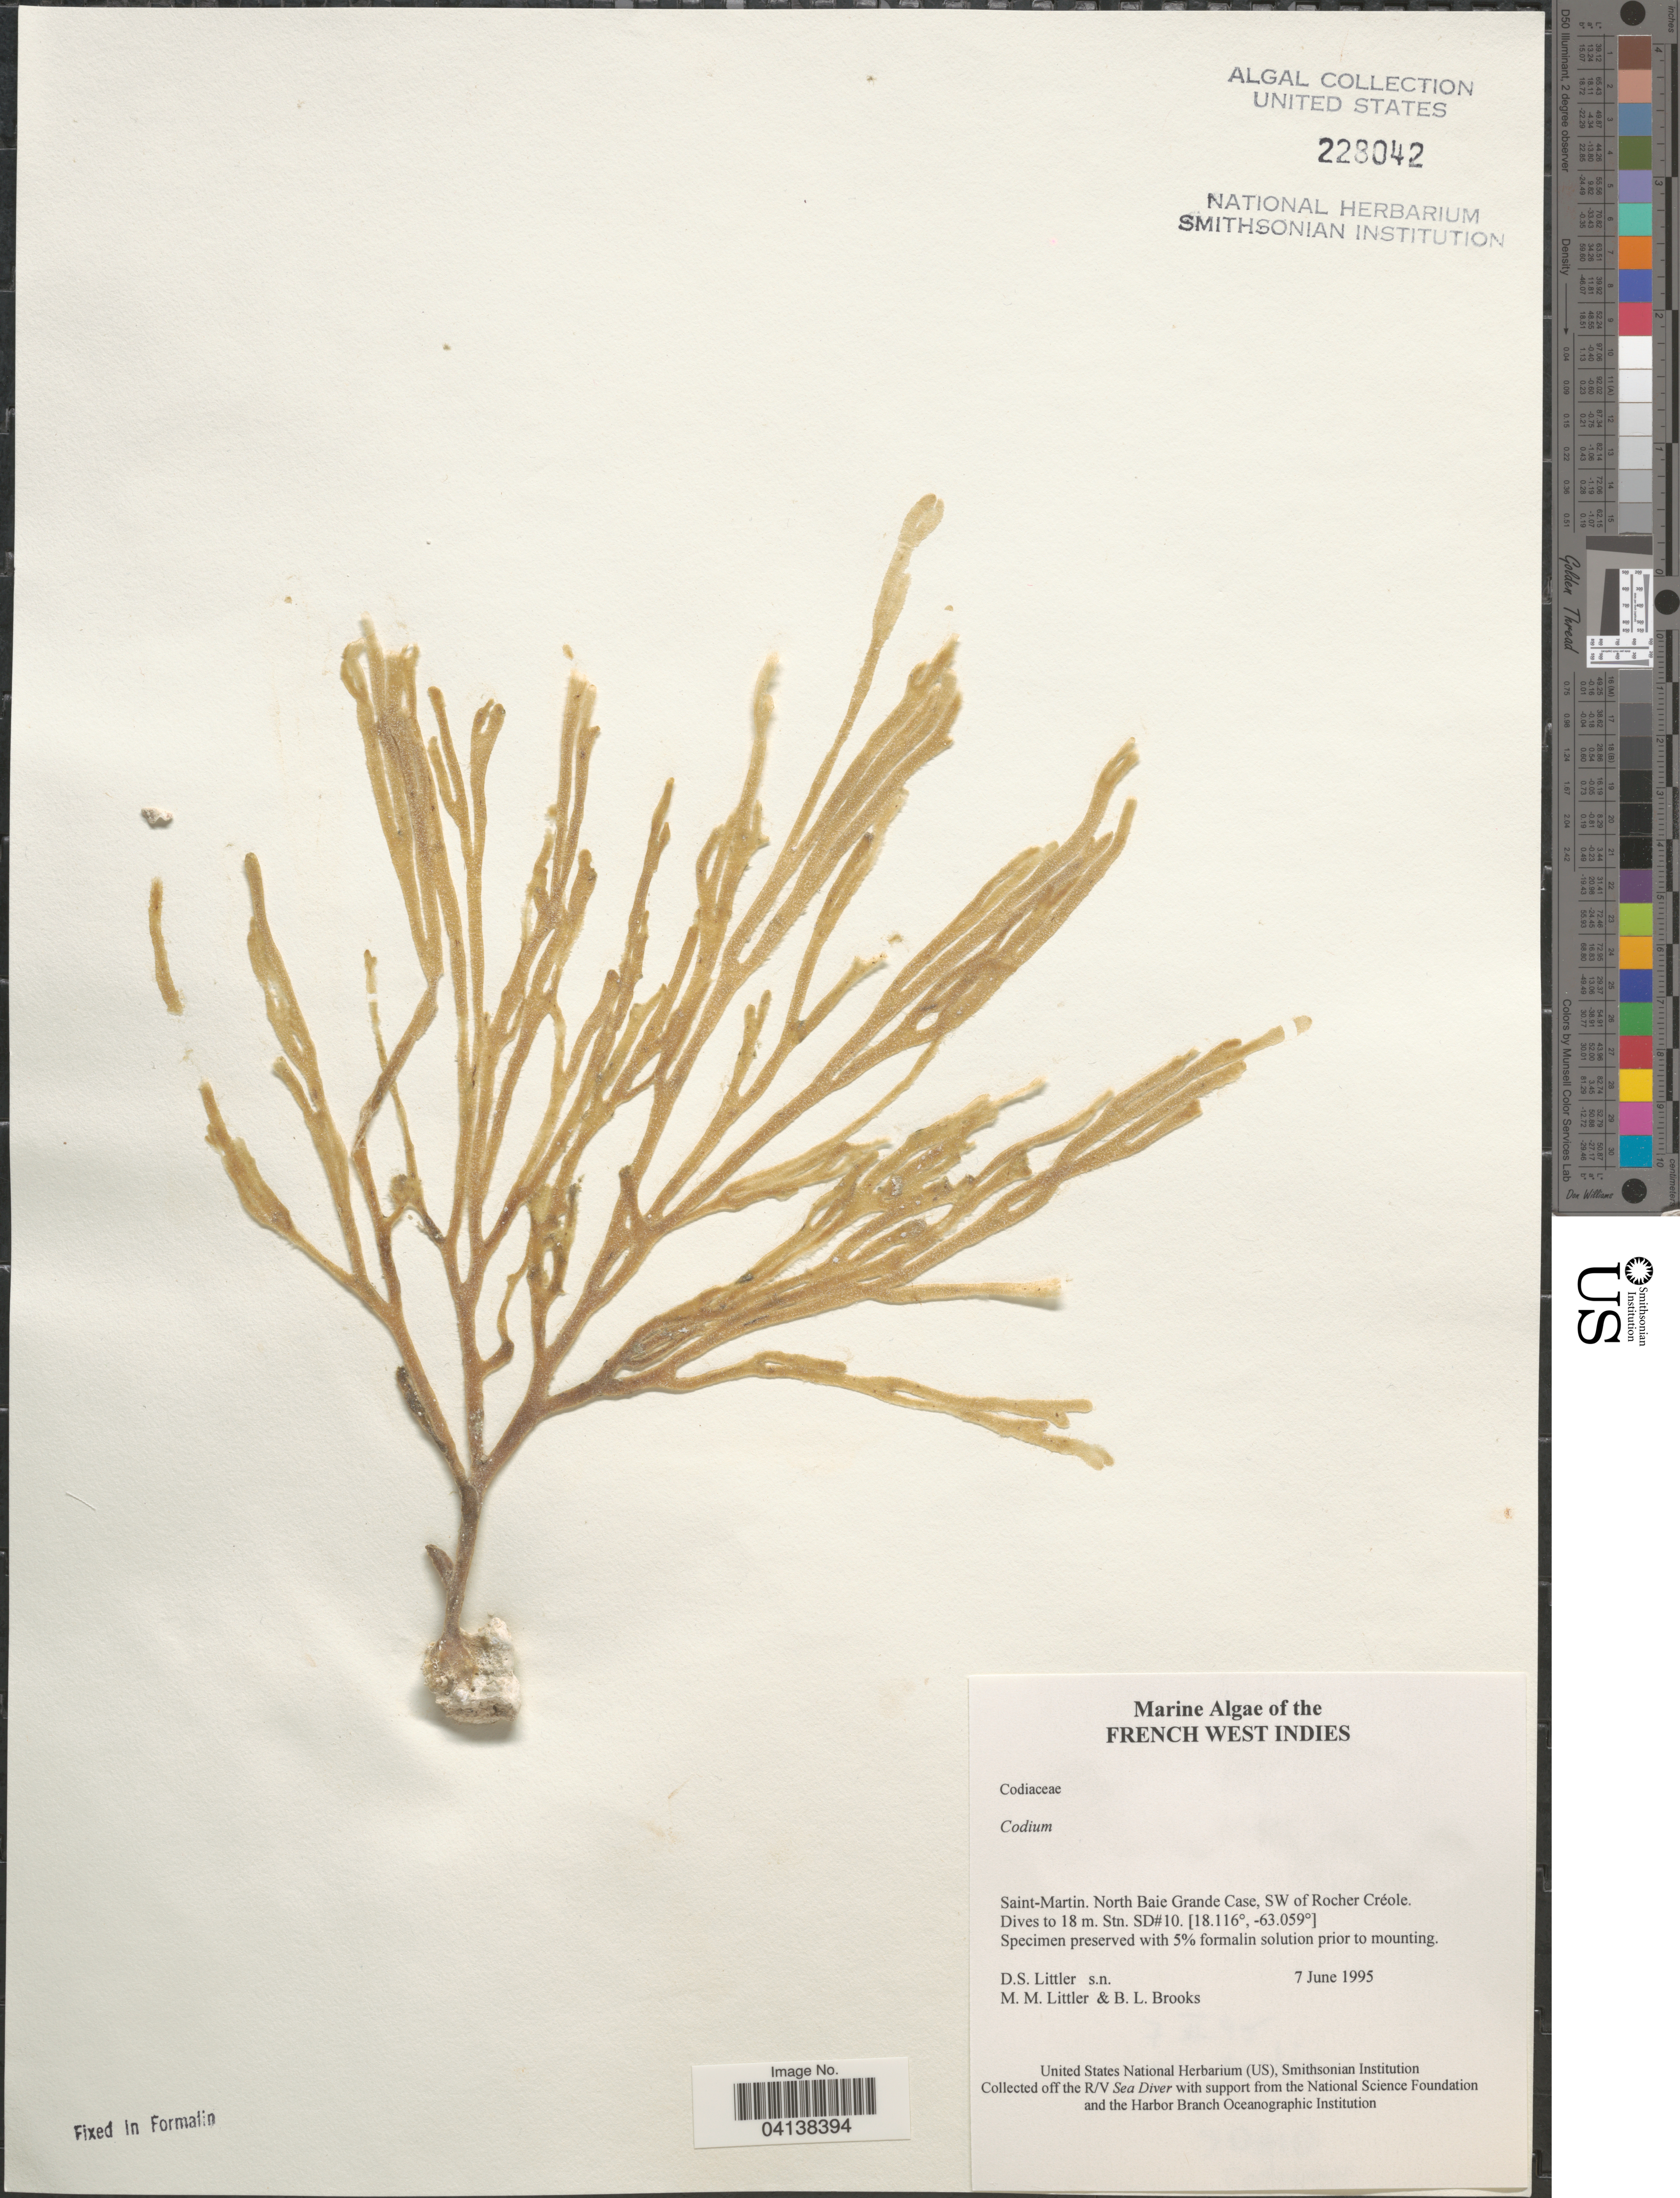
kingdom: Plantae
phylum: Chlorophyta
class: Ulvophyceae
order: Bryopsidales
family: Codiaceae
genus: Codium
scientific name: Codium sp.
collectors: D. S. Littler & B. Brooks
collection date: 1995-06-07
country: Saint Martin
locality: French West Indies. Saint-Martin. North Baie Grande Case, SW of Rocher Créole. Stn. SD#10.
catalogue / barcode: US 228042